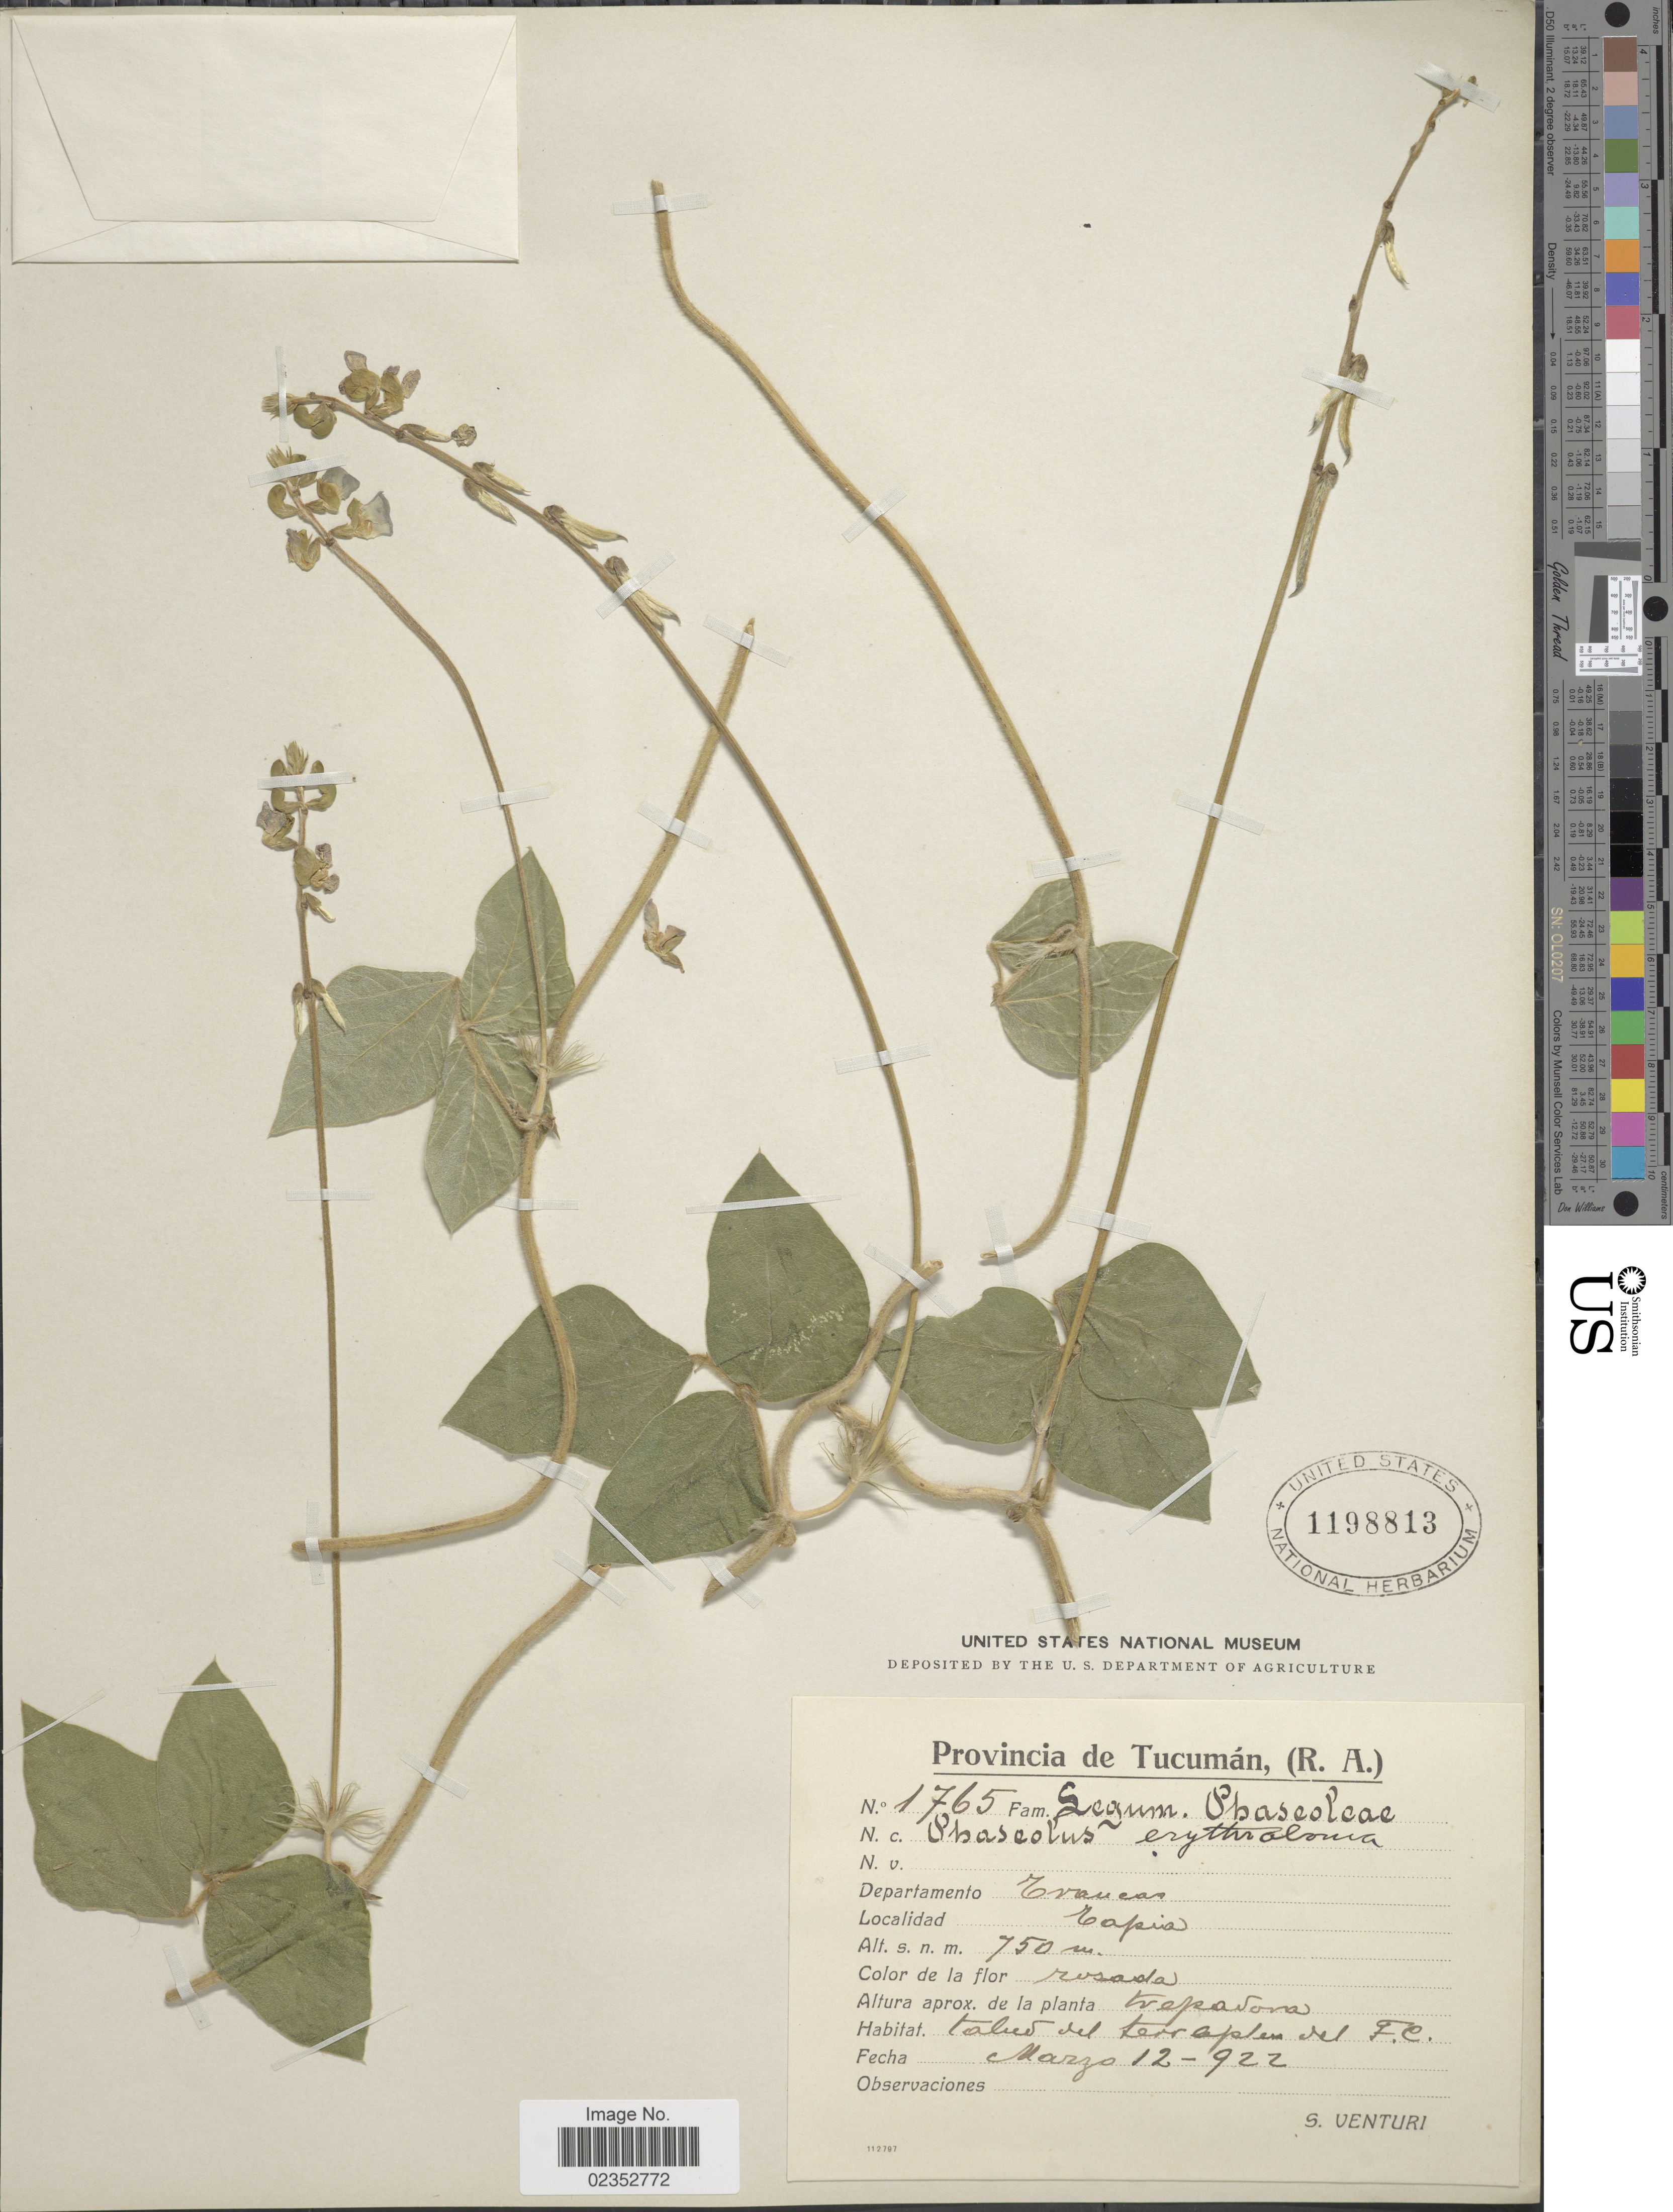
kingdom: Plantae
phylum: Tracheophyta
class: Magnoliopsida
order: Fabales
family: Fabaceae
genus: Macroptilium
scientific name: Macroptilium erythroloma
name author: (Mart. ex Benth.) Urb.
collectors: S. Venturi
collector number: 1765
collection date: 1922-03-12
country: Argentina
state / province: Tucuman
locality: (R.A.) Departamento Trancas, Tapia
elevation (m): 750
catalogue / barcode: US 1198813